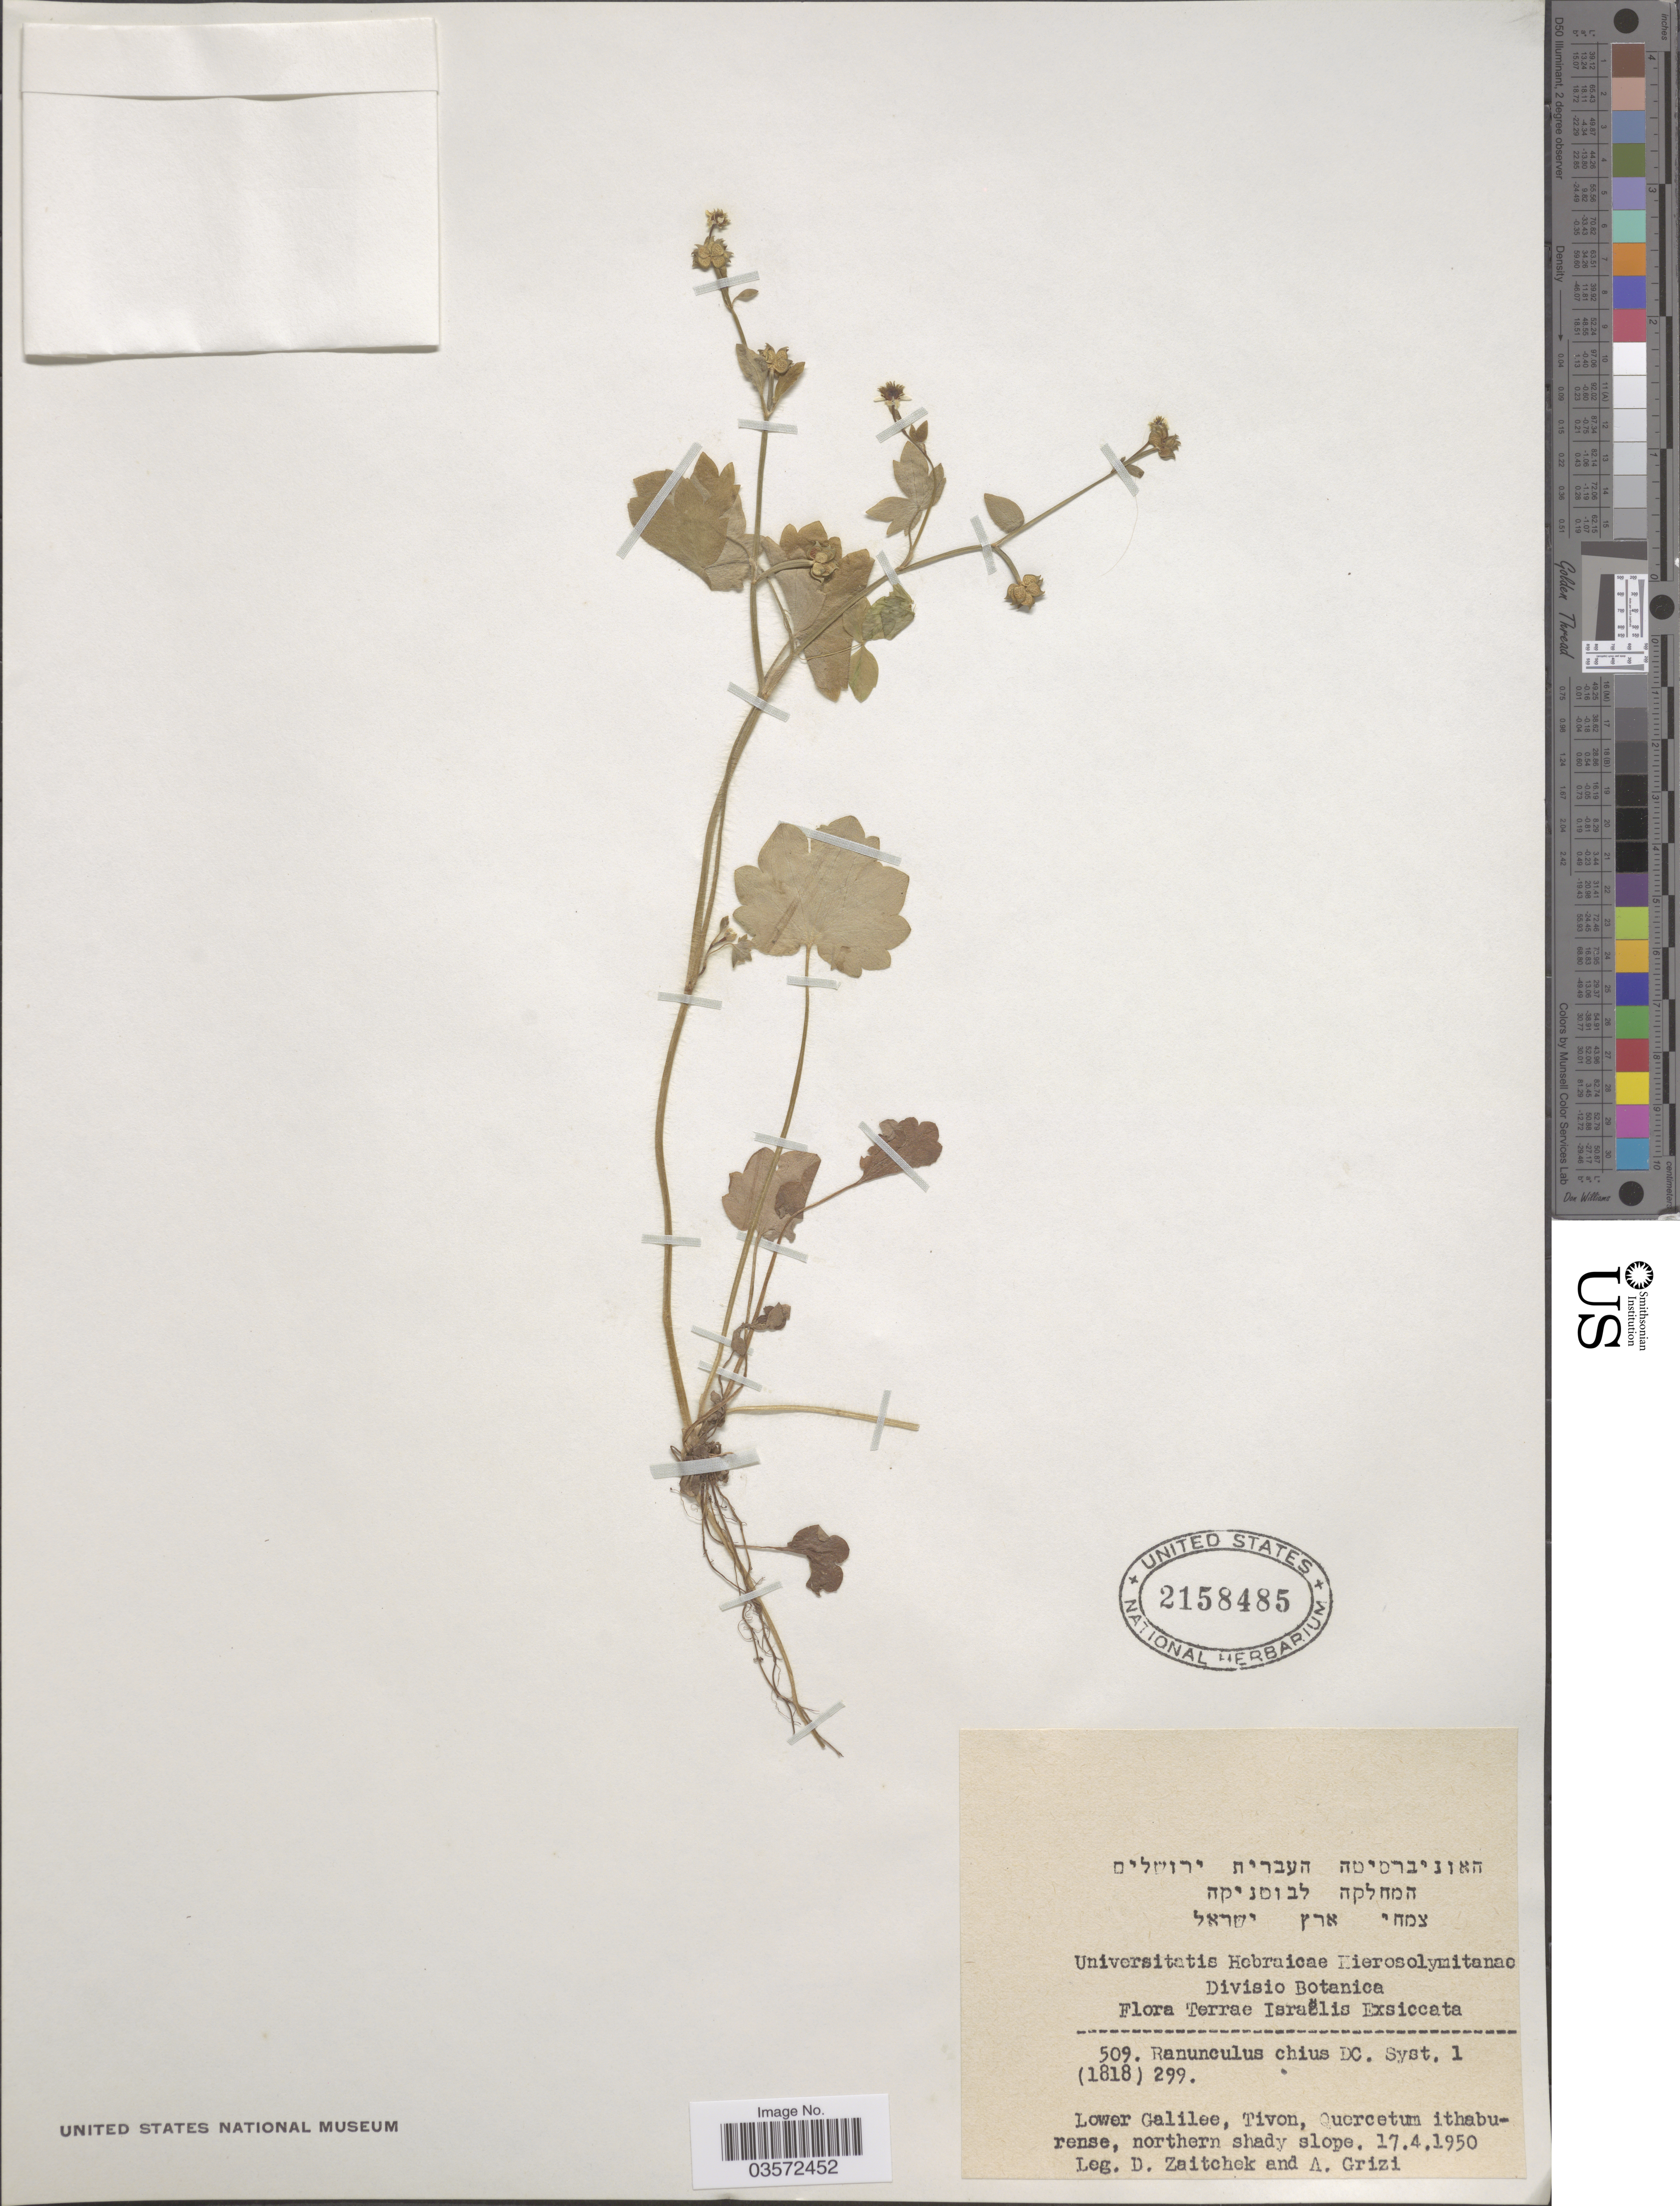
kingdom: Plantae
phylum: Tracheophyta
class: Magnoliopsida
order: Ranunculales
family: Ranunculaceae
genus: Ranunculus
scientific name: Ranunculus chius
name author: DC.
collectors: D. Zaitchek & A. Grizi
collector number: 509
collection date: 1950-04-17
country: Israel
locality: Terræ Israëlis. Lower Galilee, Tivon, Quercetum ithaburense, northern shady slope.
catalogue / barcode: US 2158485